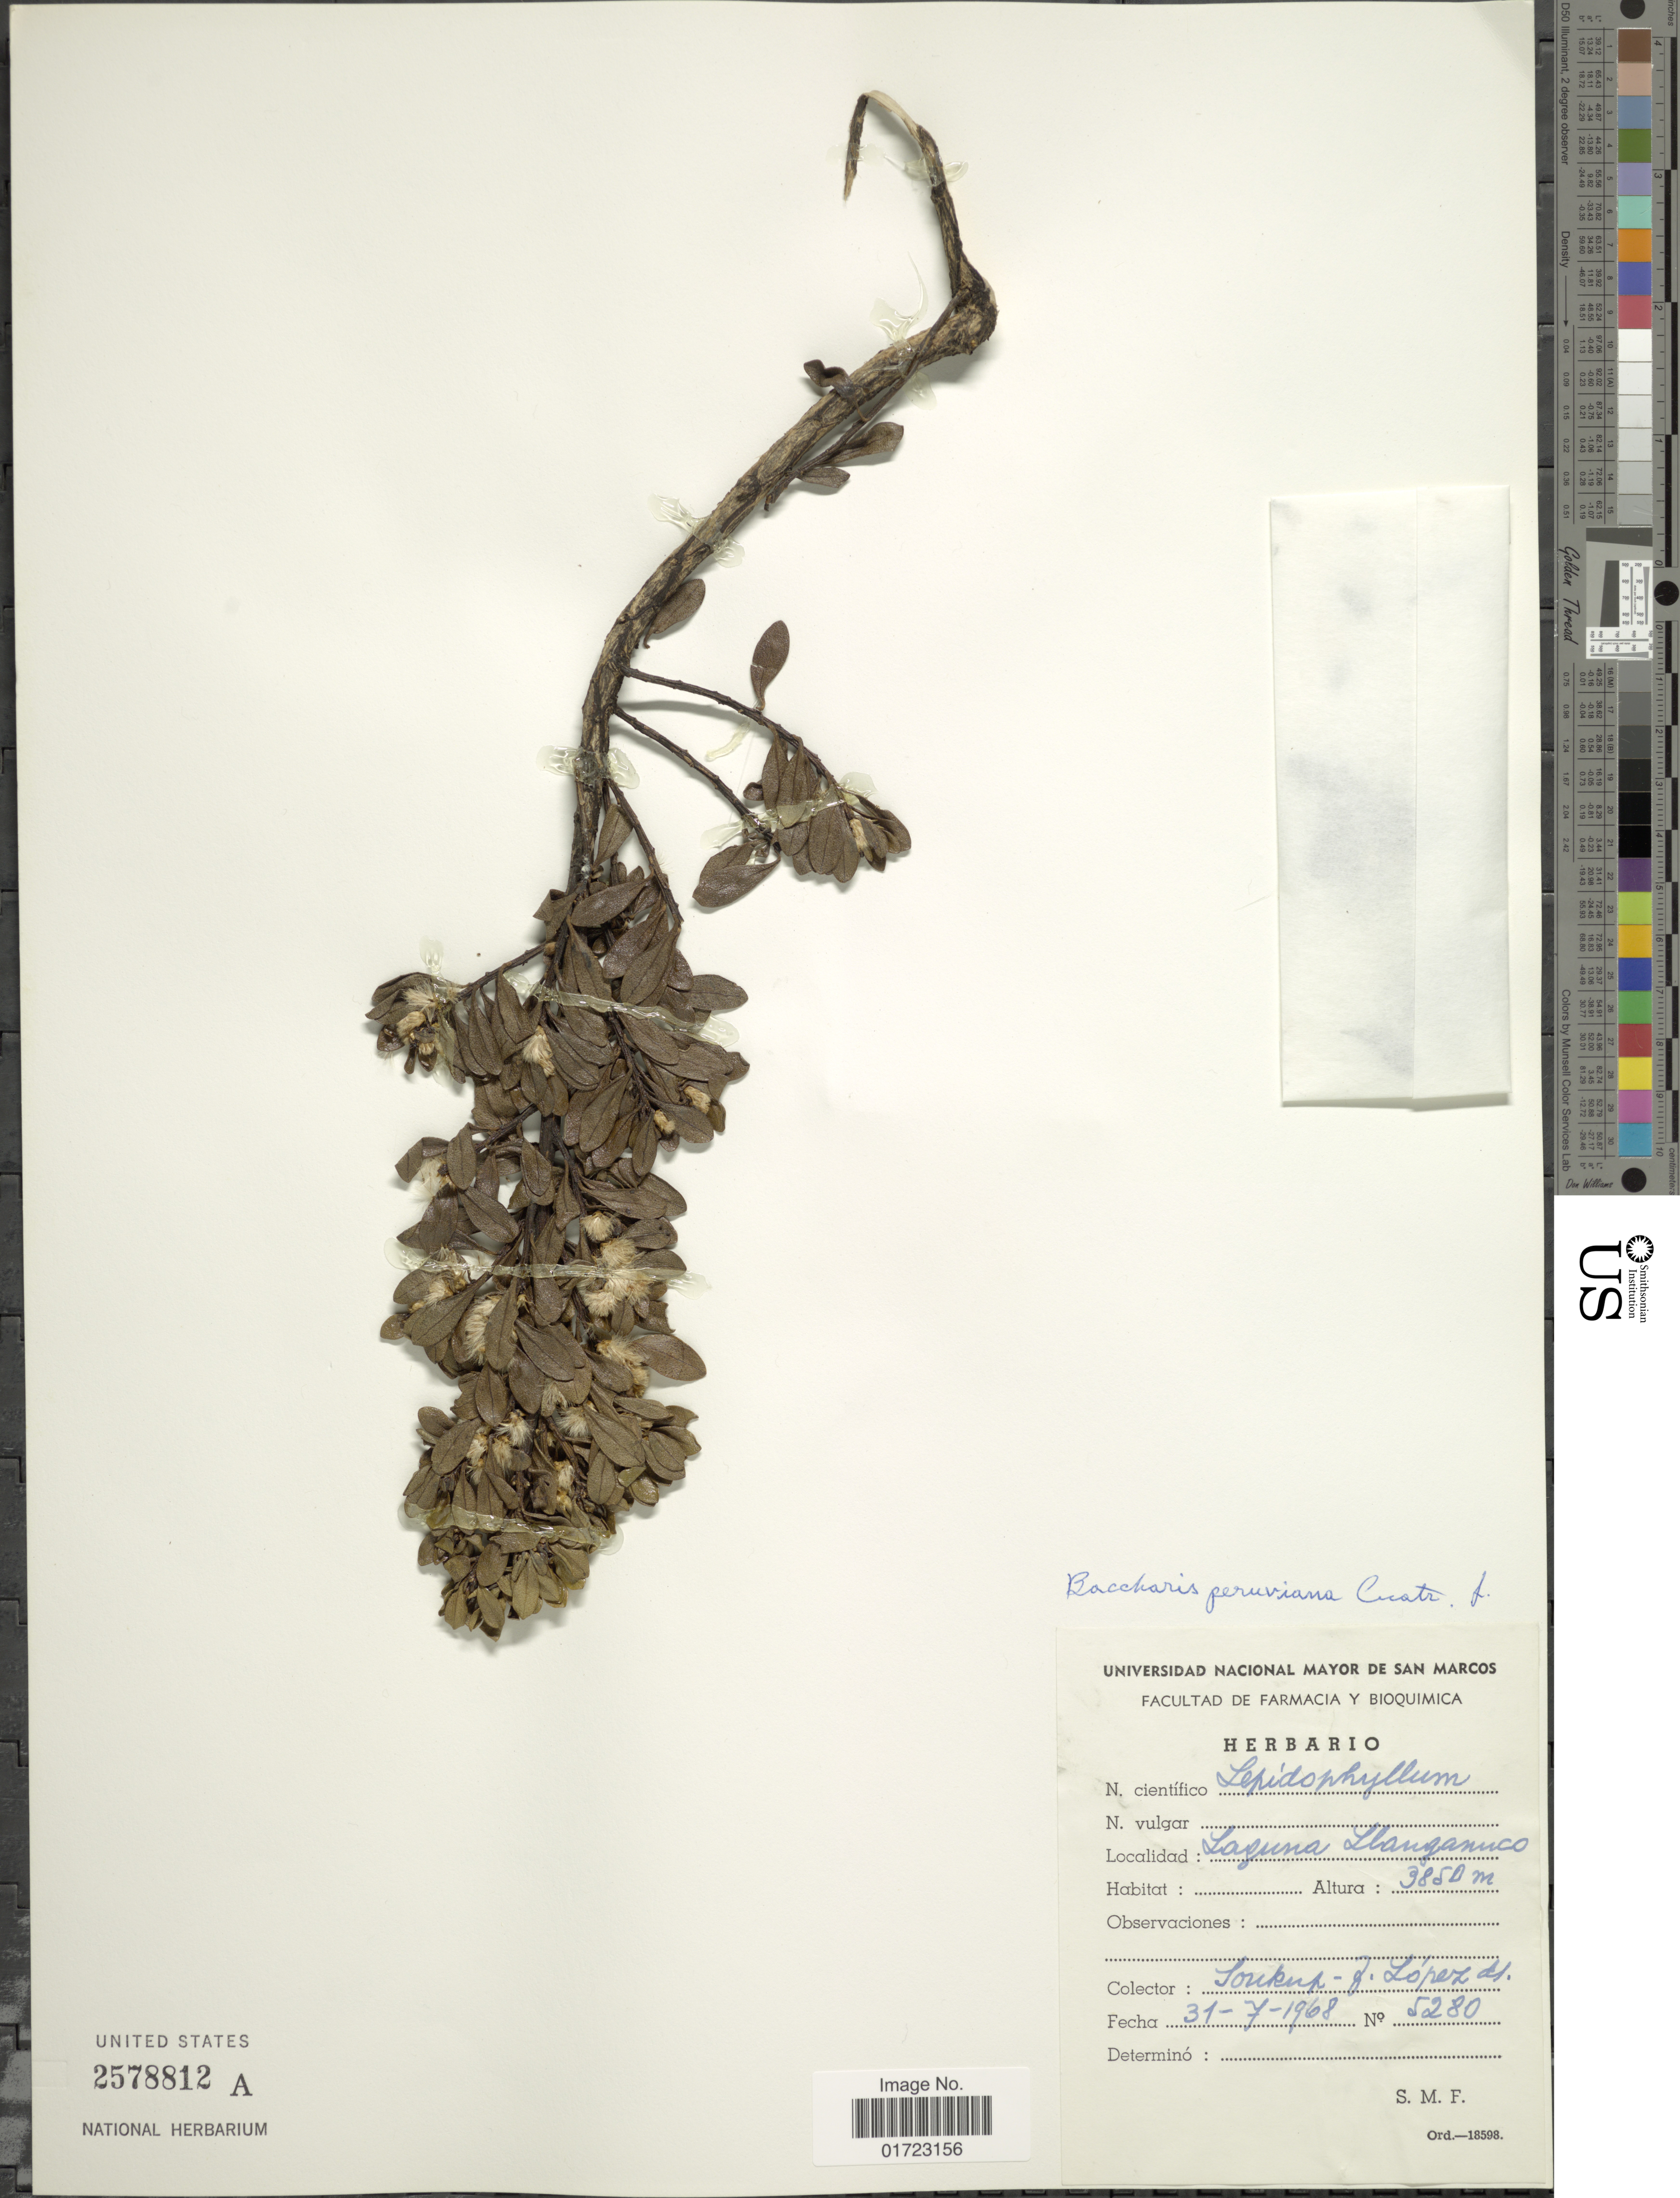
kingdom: Plantae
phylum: Tracheophyta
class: Magnoliopsida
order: Asterales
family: Asteraceae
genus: Baccharis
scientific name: Baccharis peruviana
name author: Cuatrec.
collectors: -- Soukup & J. Lopez M.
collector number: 5280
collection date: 1968-07-31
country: Peru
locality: Laguna Llanzanuco.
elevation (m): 3850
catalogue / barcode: US 2578812A